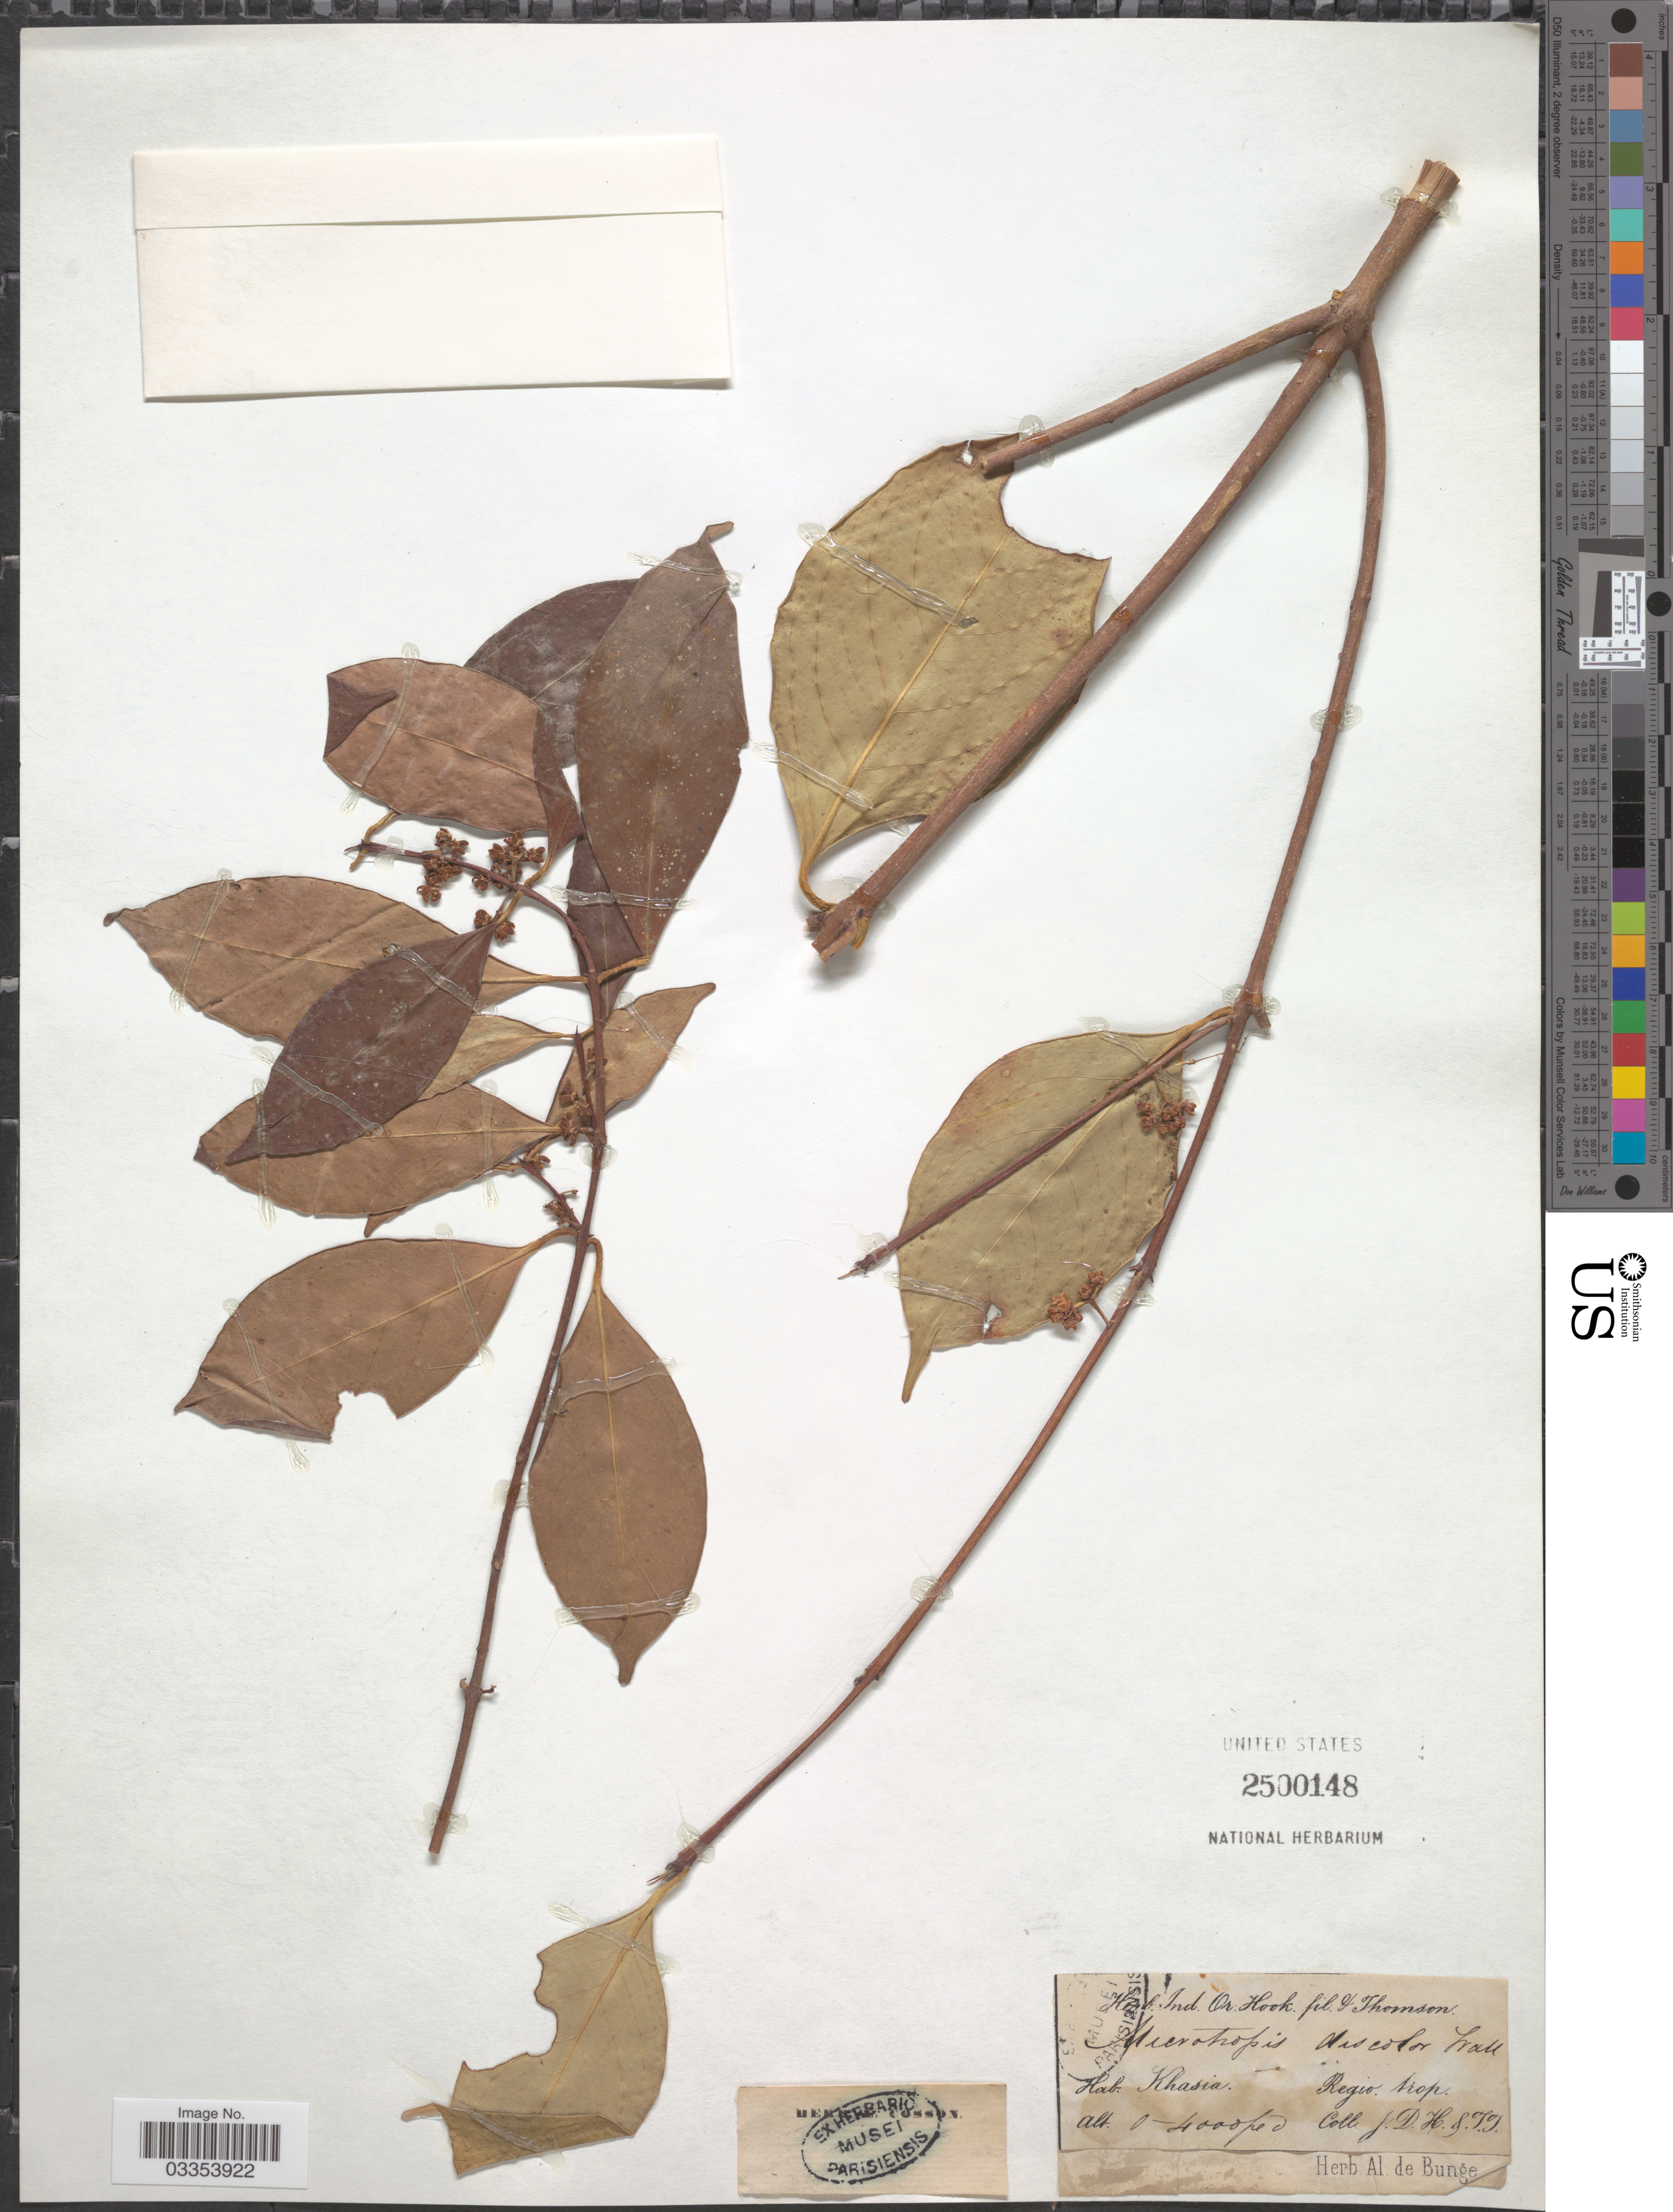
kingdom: Plantae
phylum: Tracheophyta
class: Magnoliopsida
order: Celastrales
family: Celastraceae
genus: Microtropis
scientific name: Microtropis discolor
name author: (Wall.) Arn.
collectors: J. D. Hooker & T. Thomson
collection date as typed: Transcribed d/m/y: /8/79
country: India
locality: Khasia. Regio. trop.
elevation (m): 0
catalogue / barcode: US 2500148